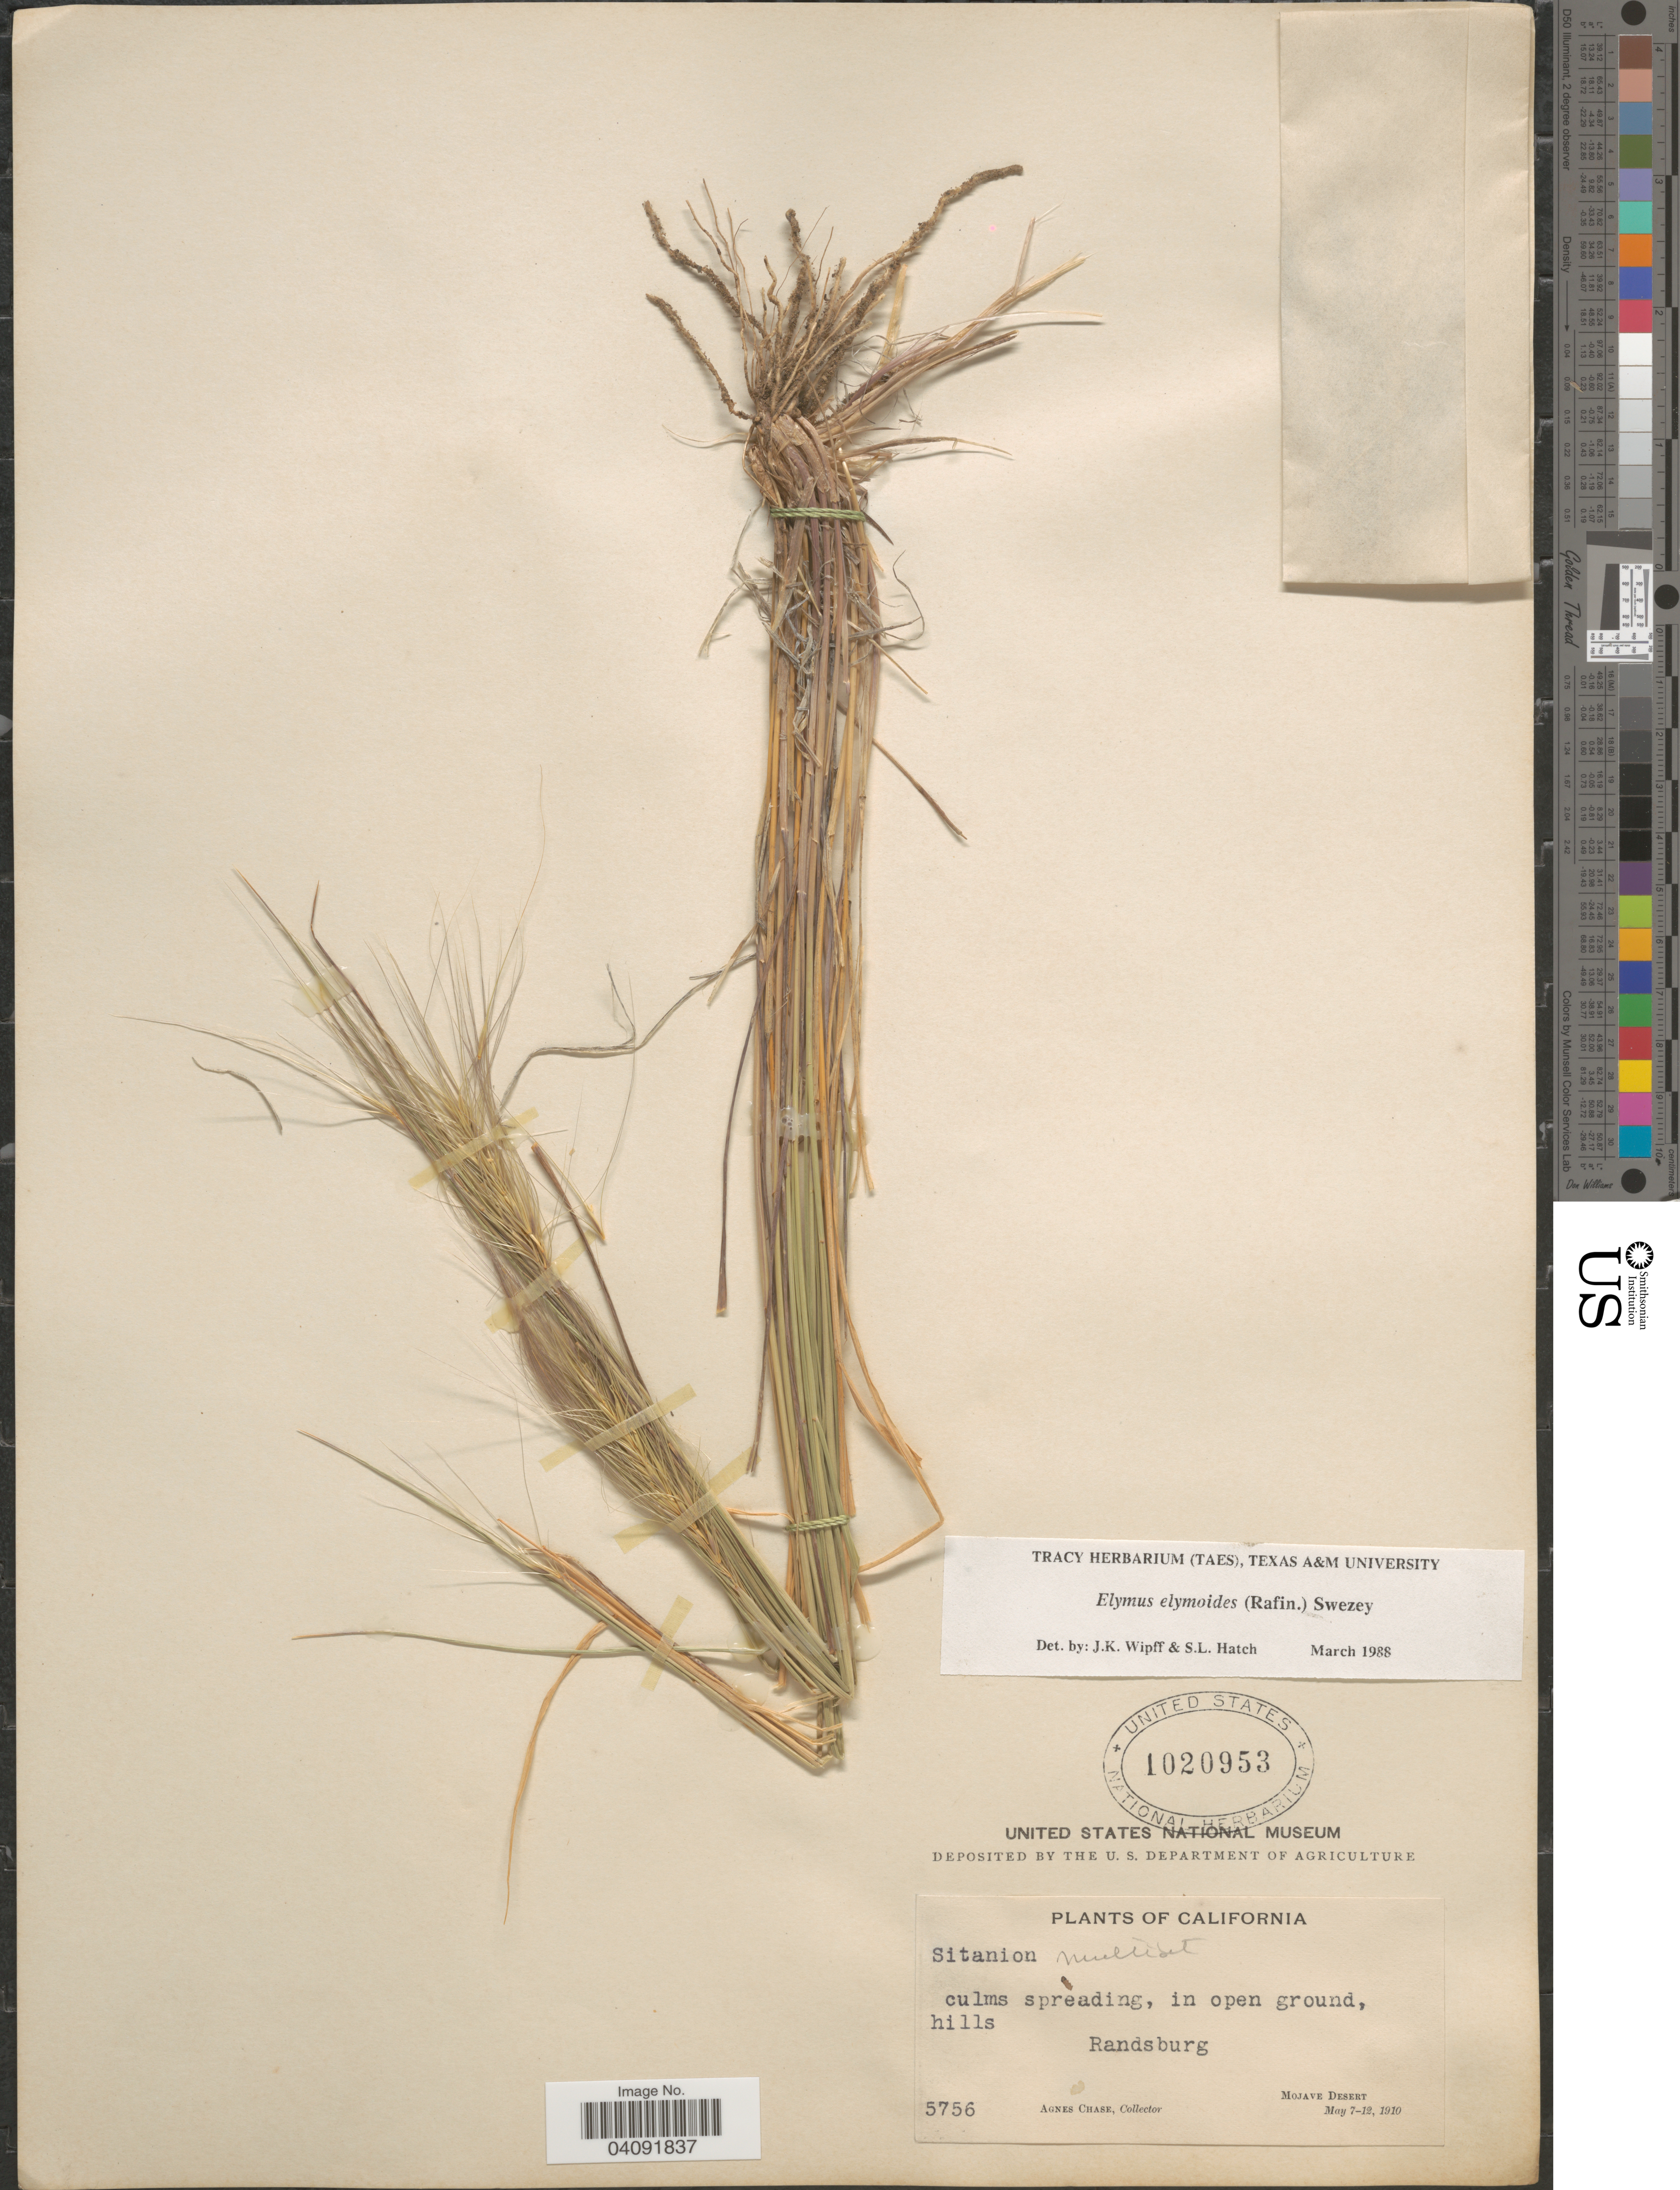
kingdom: Plantae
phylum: Tracheophyta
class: Liliopsida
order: Poales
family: Poaceae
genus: Elymus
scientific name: Elymus elymoides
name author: (Raf.) Swezey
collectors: A. Chase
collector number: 5756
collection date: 1910-05-07/1910-05-12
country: United States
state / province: California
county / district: San Bernardino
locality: In open ground, hills Randsburg. Mojave Desert.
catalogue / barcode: US 1020953